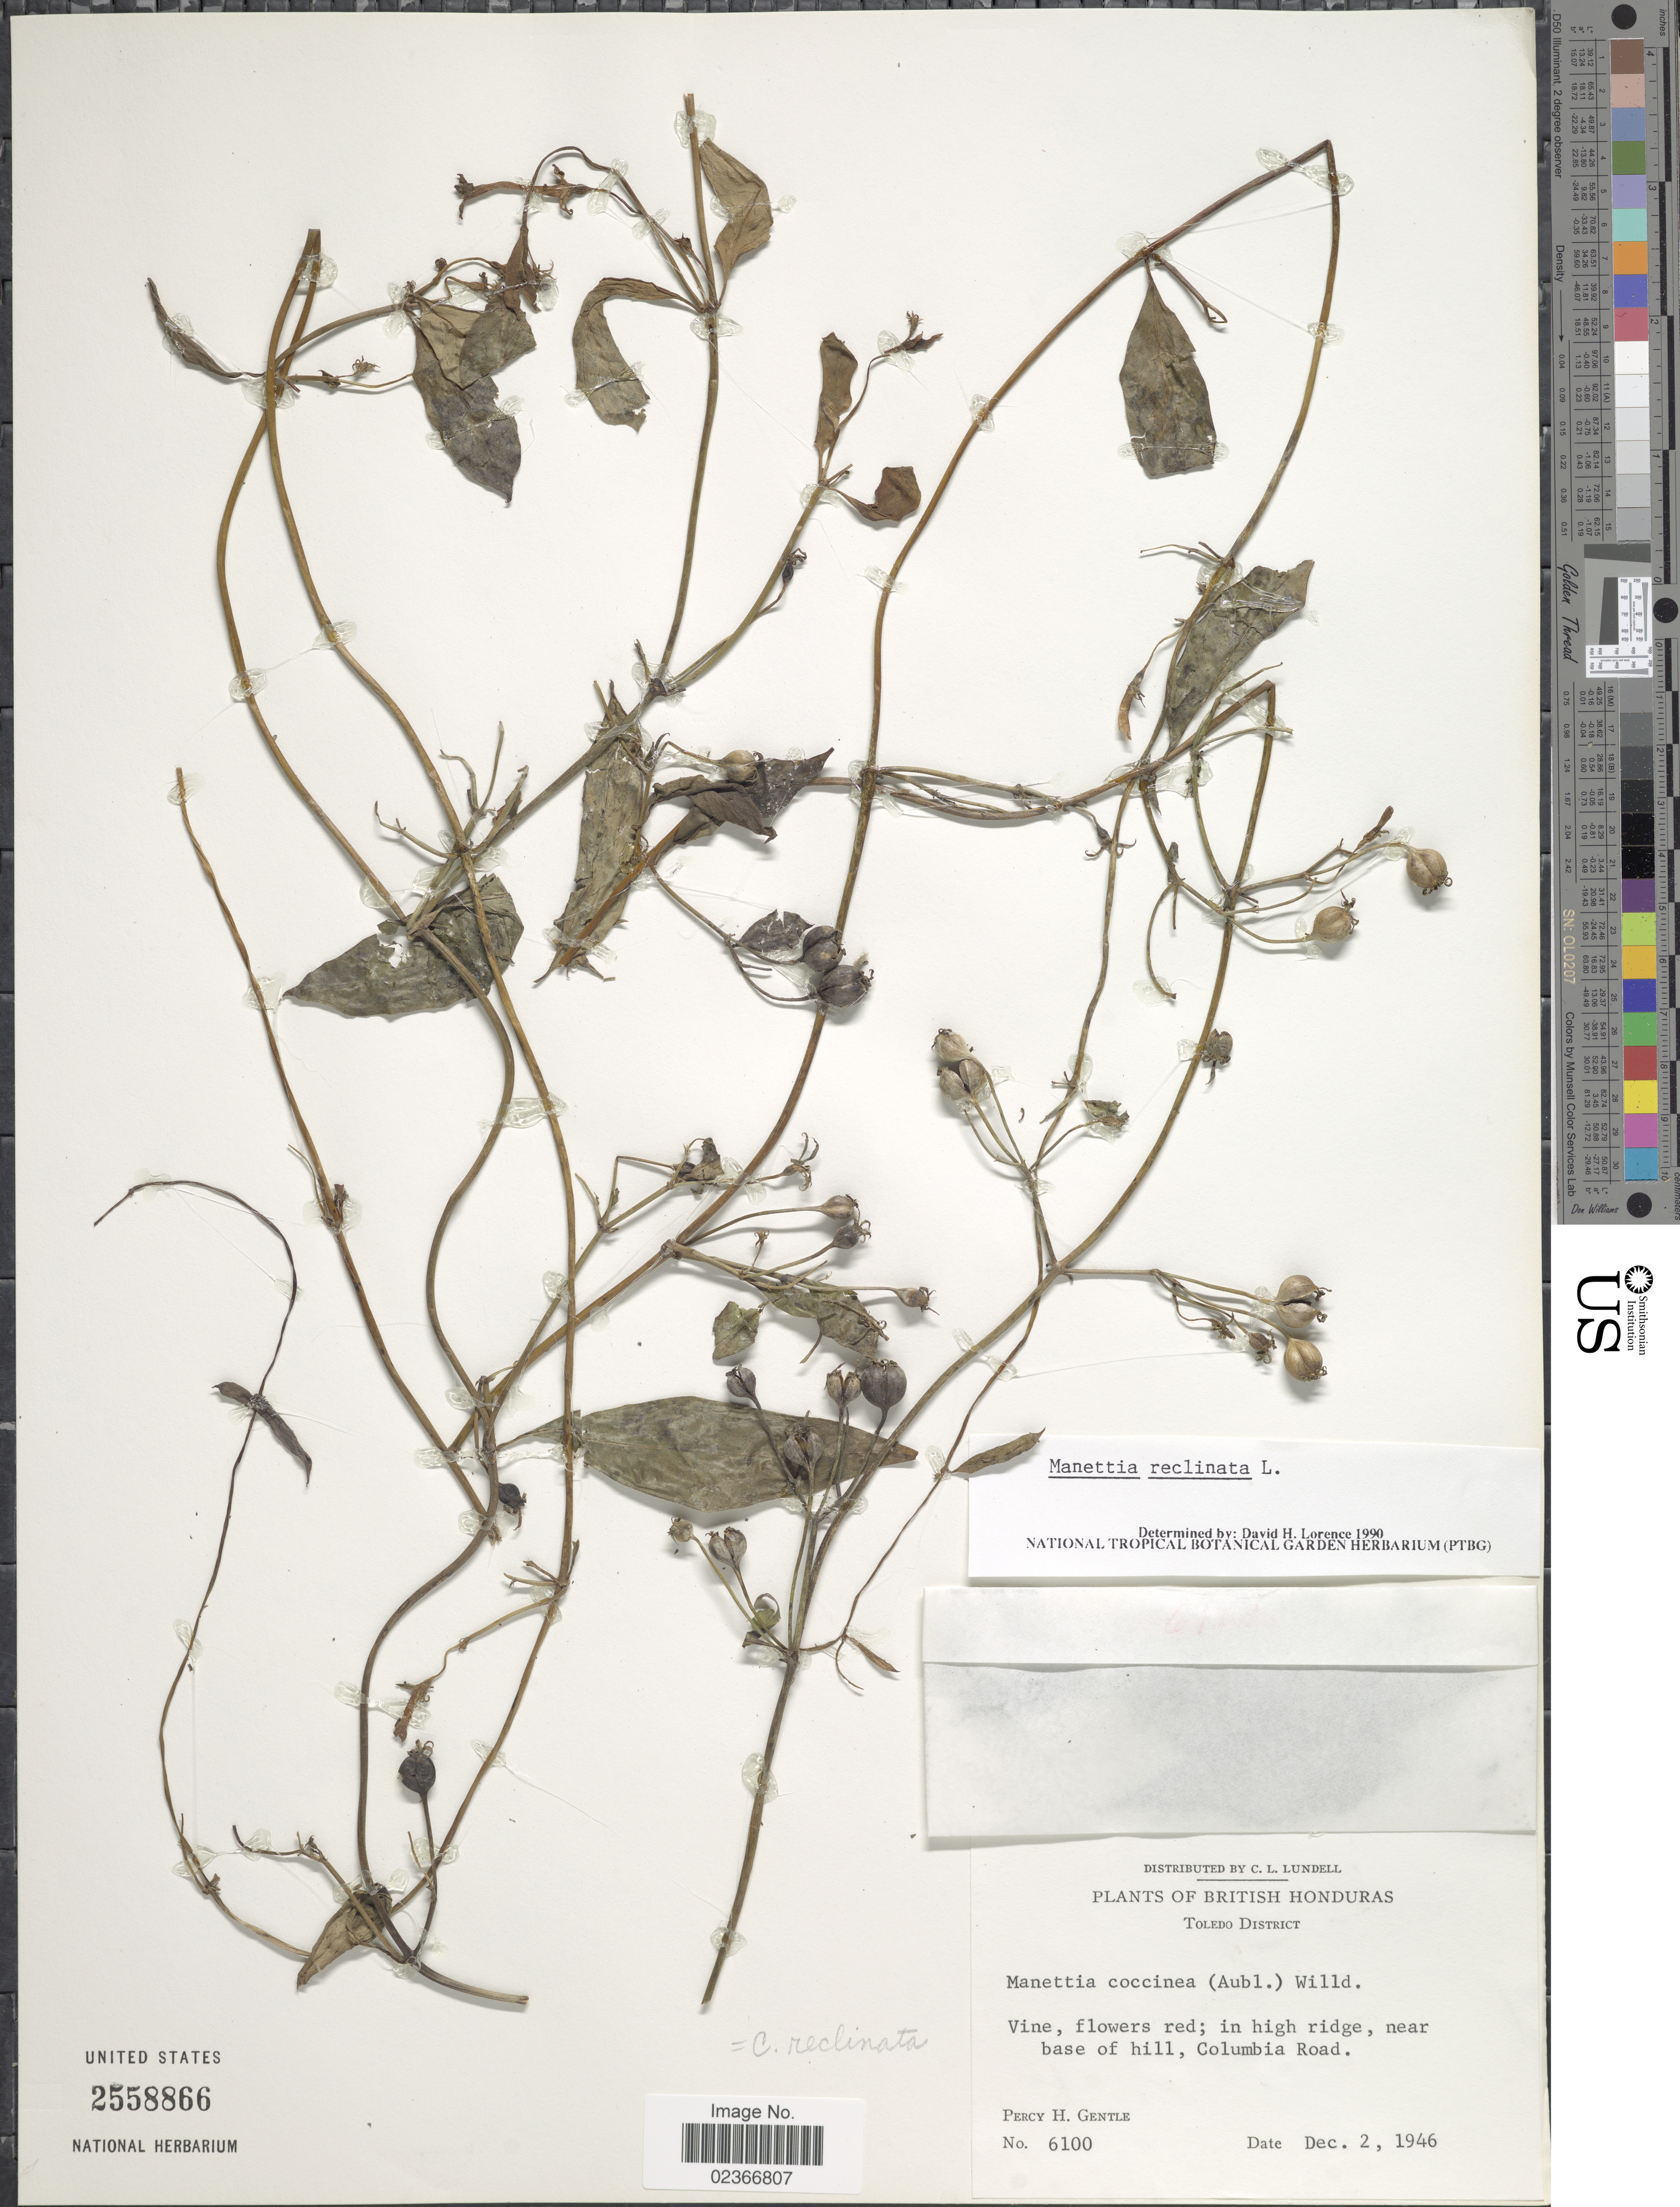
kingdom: Plantae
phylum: Tracheophyta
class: Magnoliopsida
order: Gentianales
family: Rubiaceae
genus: Manettia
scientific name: Manettia reclinata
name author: L.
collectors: P. H. Gentle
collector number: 6100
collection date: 1946-12-02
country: Belize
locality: British Honduras. Toledo District. Near base of hill, Columbia Road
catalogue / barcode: US 2558866